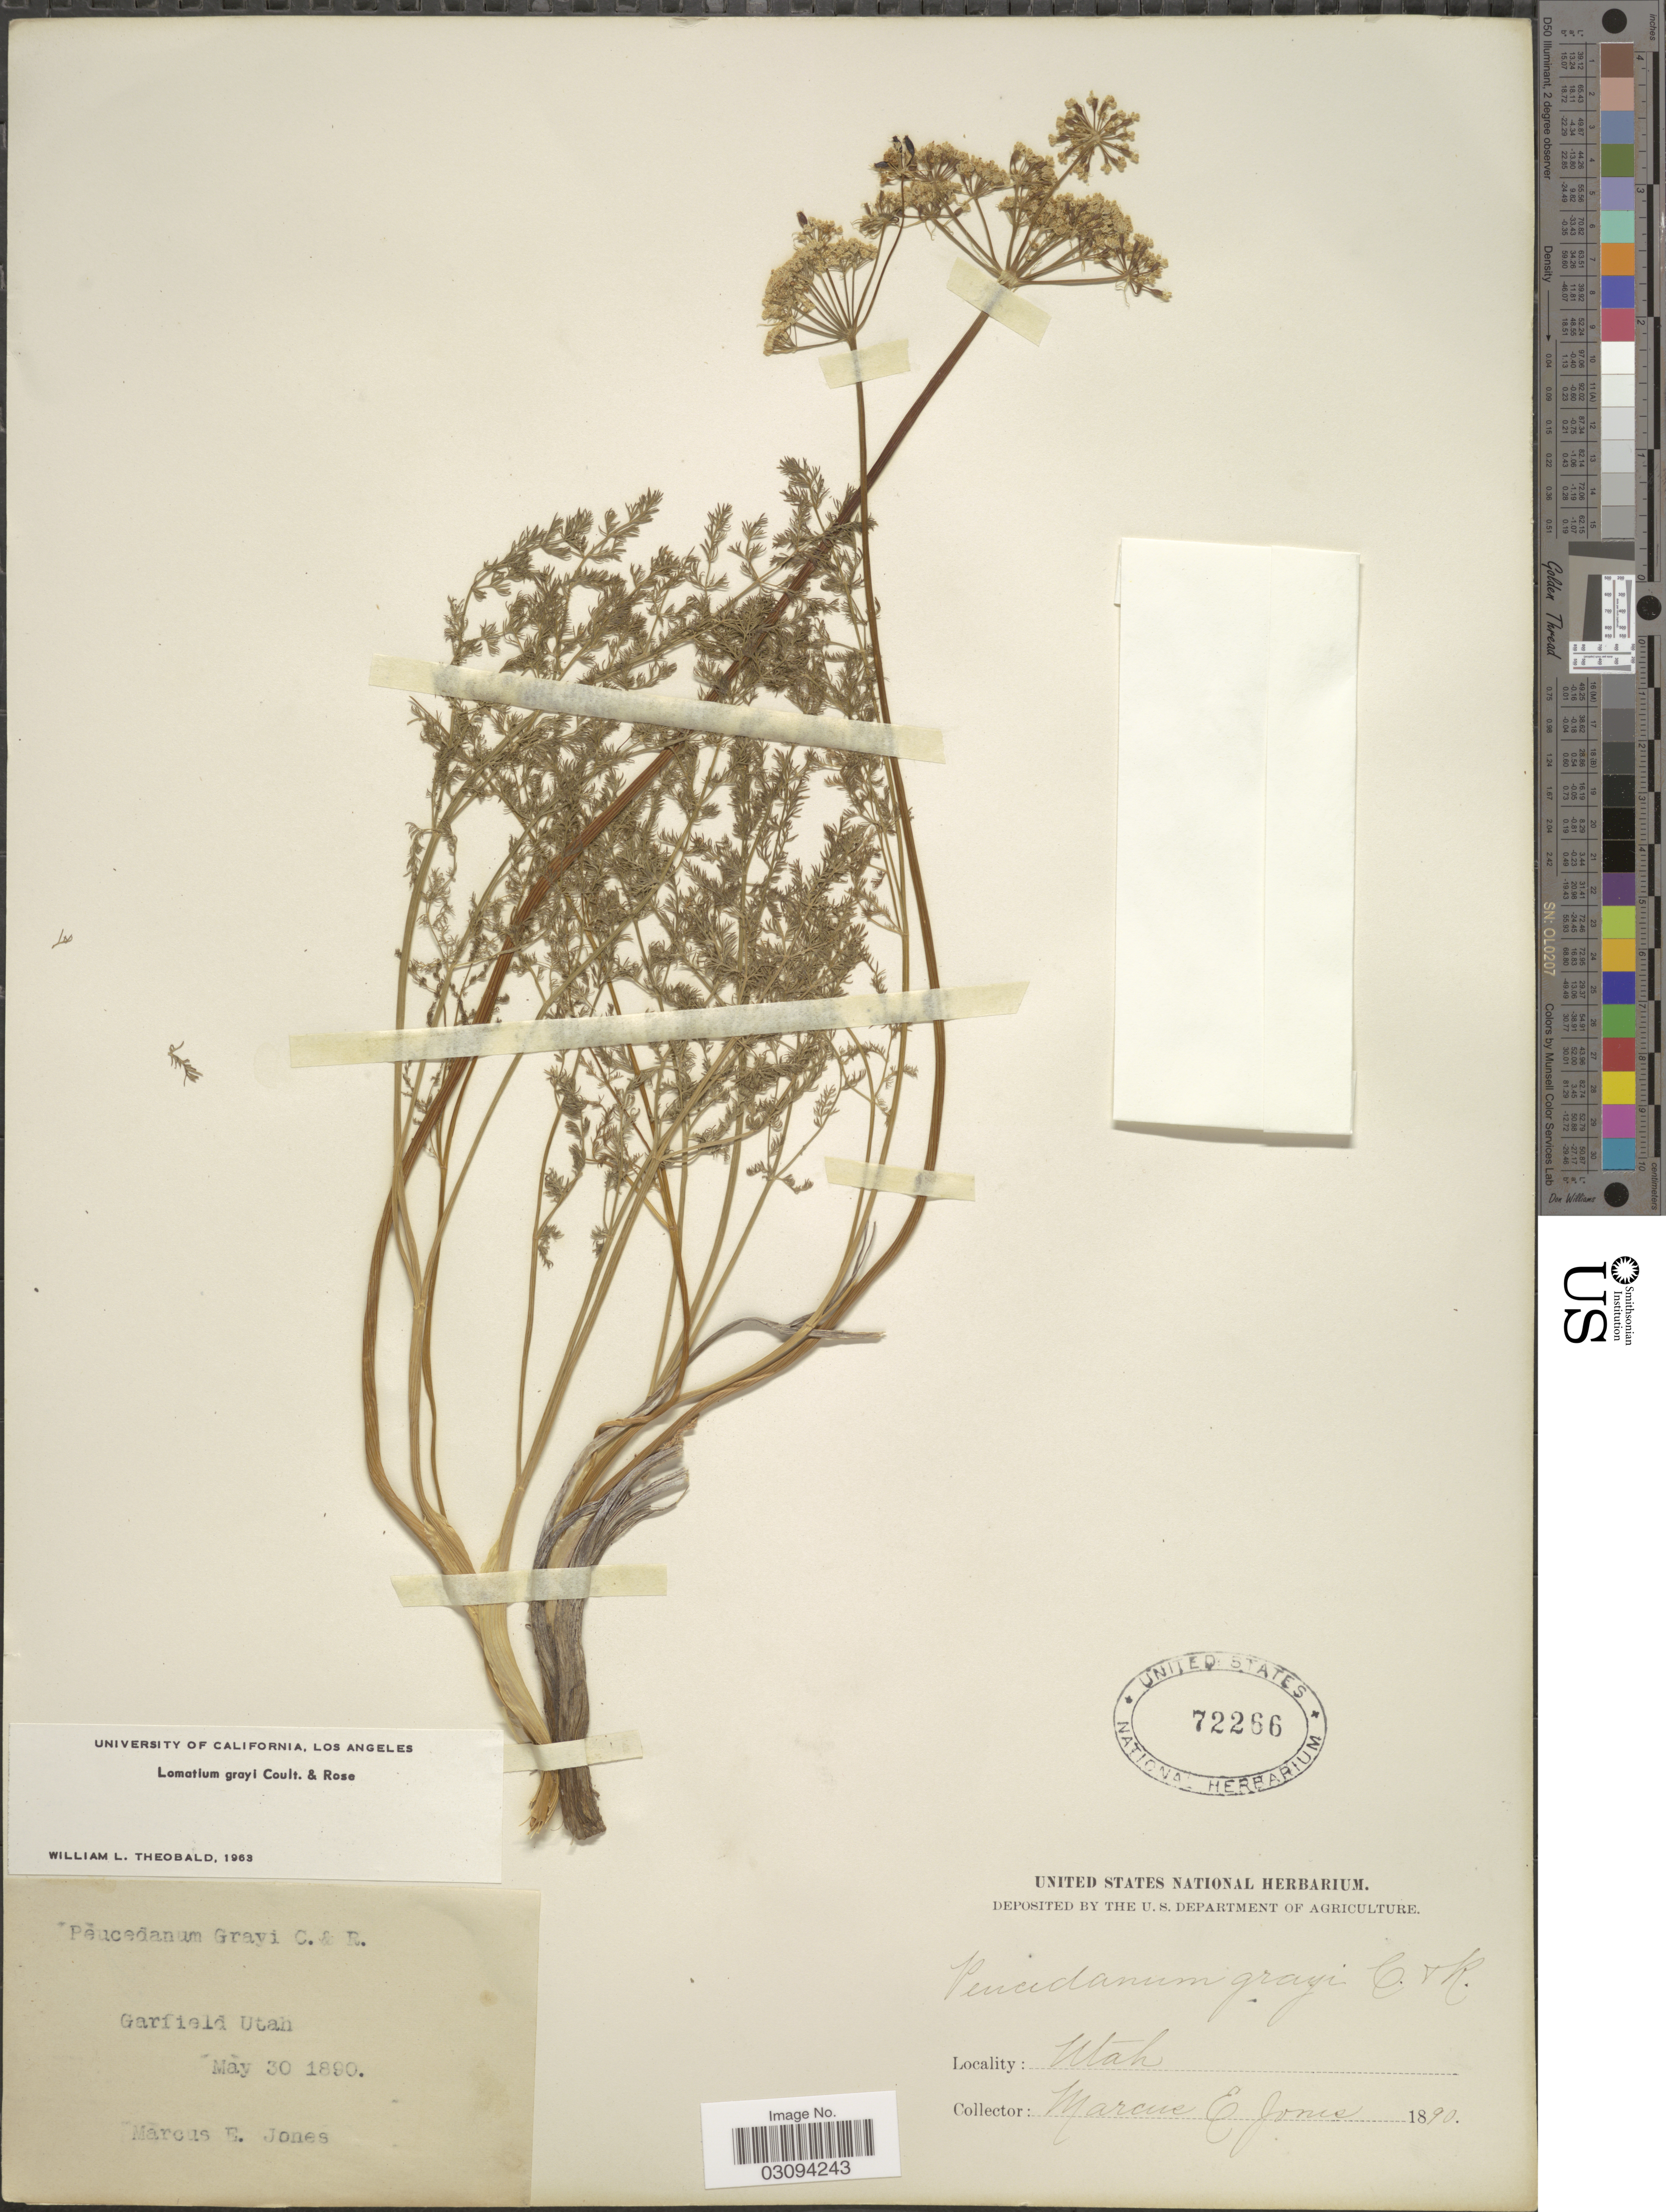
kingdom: Plantae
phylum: Tracheophyta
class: Magnoliopsida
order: Apiales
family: Apiaceae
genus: Lomatium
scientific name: Lomatium grayi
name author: (J.M. Coult. & Rose) J.M. Coult. & Rose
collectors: M. E. Jones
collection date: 1890-05-30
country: United States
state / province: Utah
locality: Garfield.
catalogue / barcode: US 72266